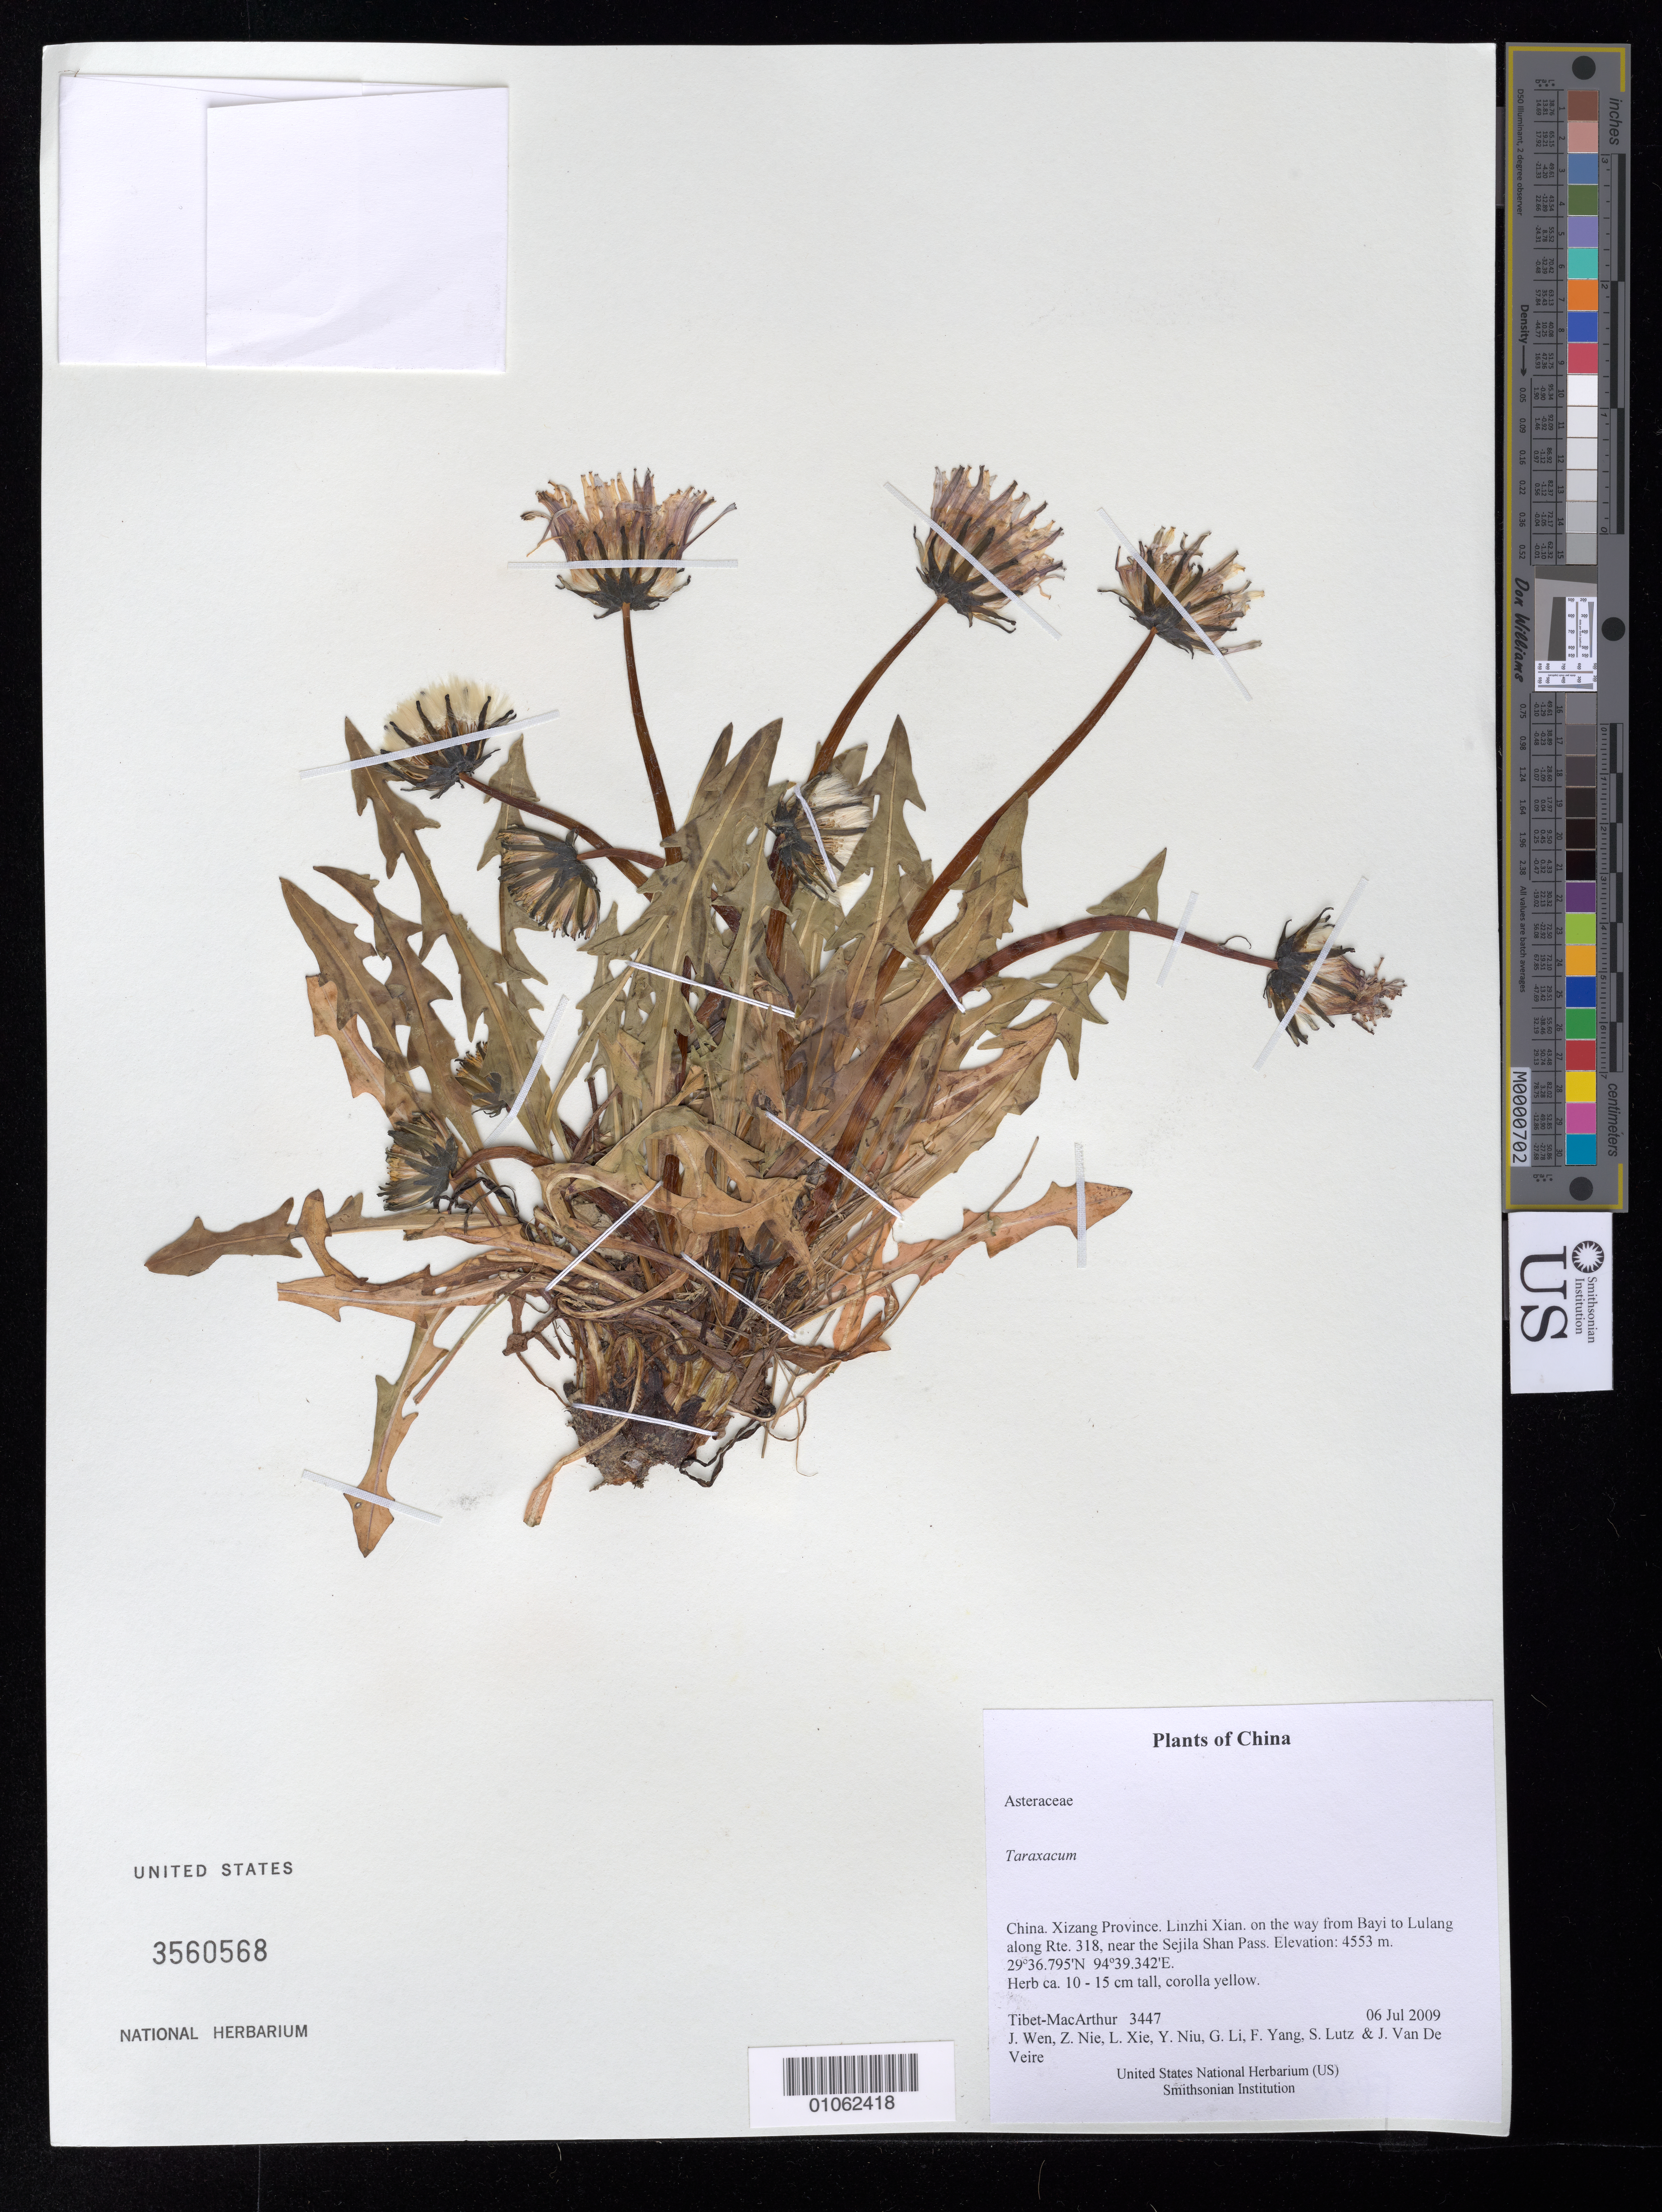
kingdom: Plantae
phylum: Tracheophyta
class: Magnoliopsida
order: Asterales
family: Asteraceae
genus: Taraxacum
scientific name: Taraxacum sp.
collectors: Tibet-MacArthur, J. Wen, Z. Nie, L. Xie, Y. Niu, G. Li, F. Yang, S. Lutz & J. Van De Veire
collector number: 3447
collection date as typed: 06 Jul 2009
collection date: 2009-07-06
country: China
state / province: Xizang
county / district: Linzhi Xian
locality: on the way from Bayi to Lulang along Rte. 318, near the Sejila Shan Pass.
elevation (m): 4553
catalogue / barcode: US 3560568